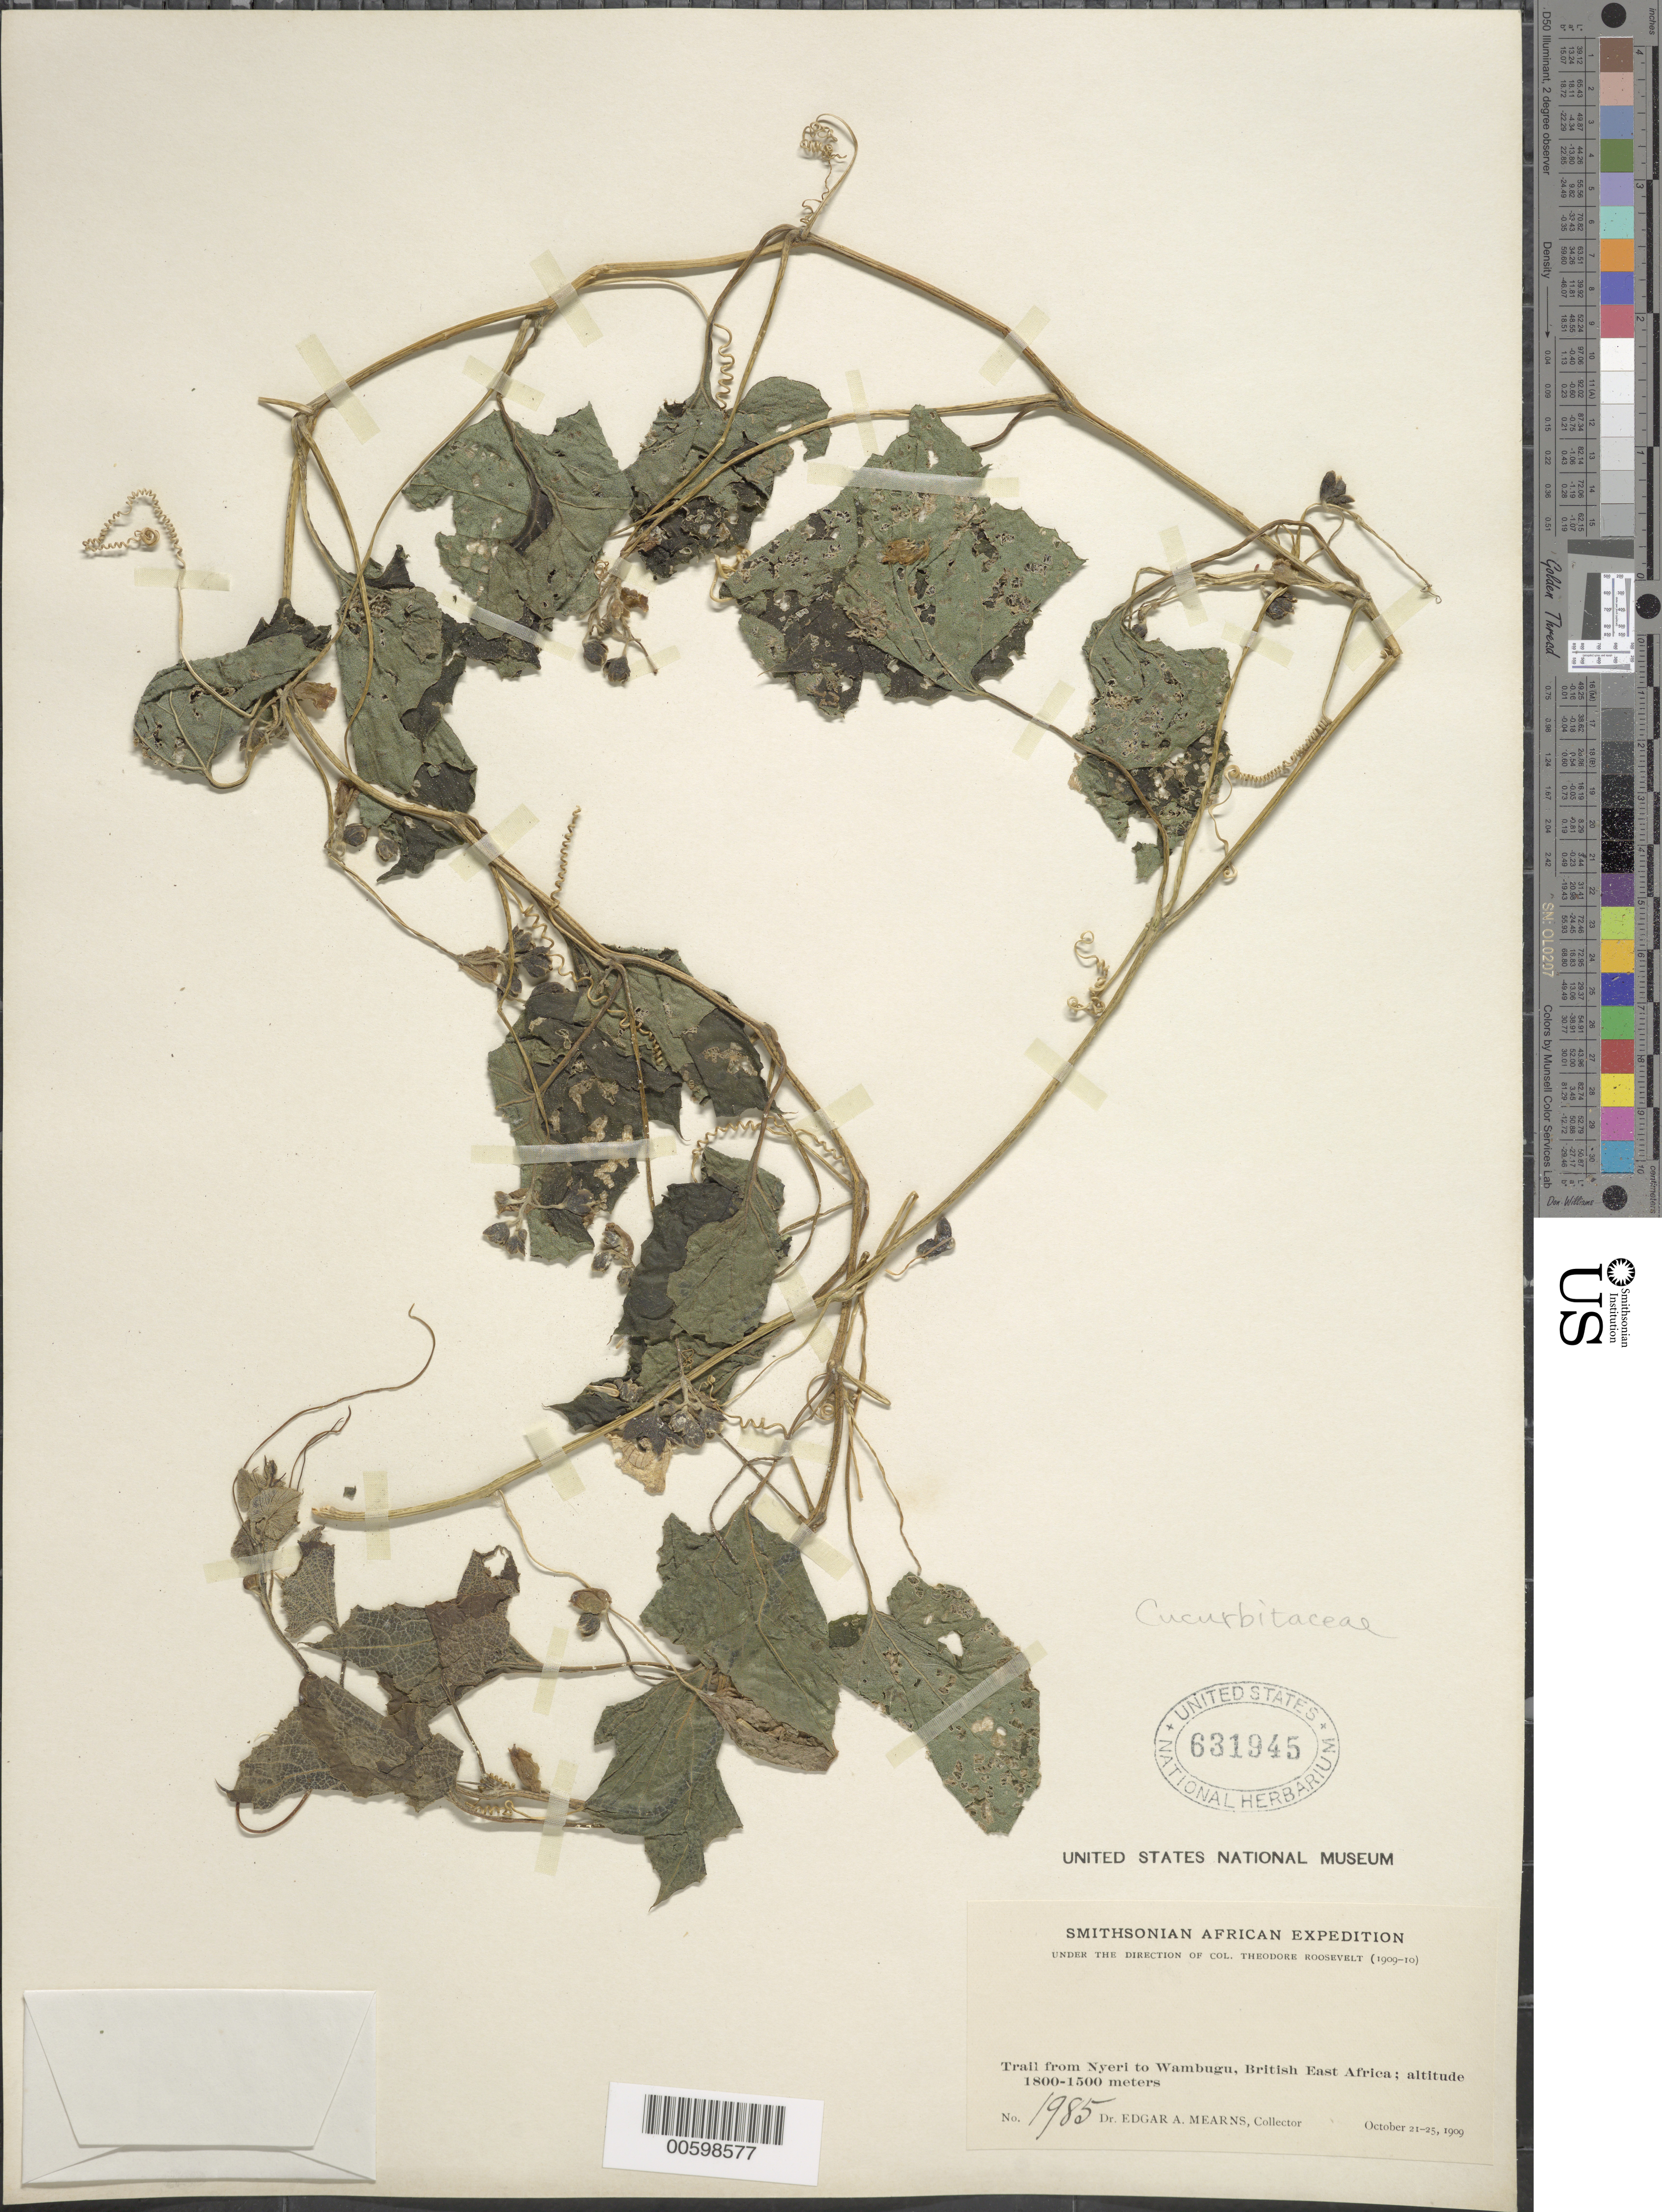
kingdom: Plantae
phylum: Tracheophyta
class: Magnoliopsida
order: Cucurbitales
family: Cucurbitaceae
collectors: E. A. Mearns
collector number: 1985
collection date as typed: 21 Oct 1909 to 25 Oct 1909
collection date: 1909-10-21/1909-10-25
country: Kenya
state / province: Nyeri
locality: Trail from Nyeri to Wambugu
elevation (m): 1800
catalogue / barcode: US 631945